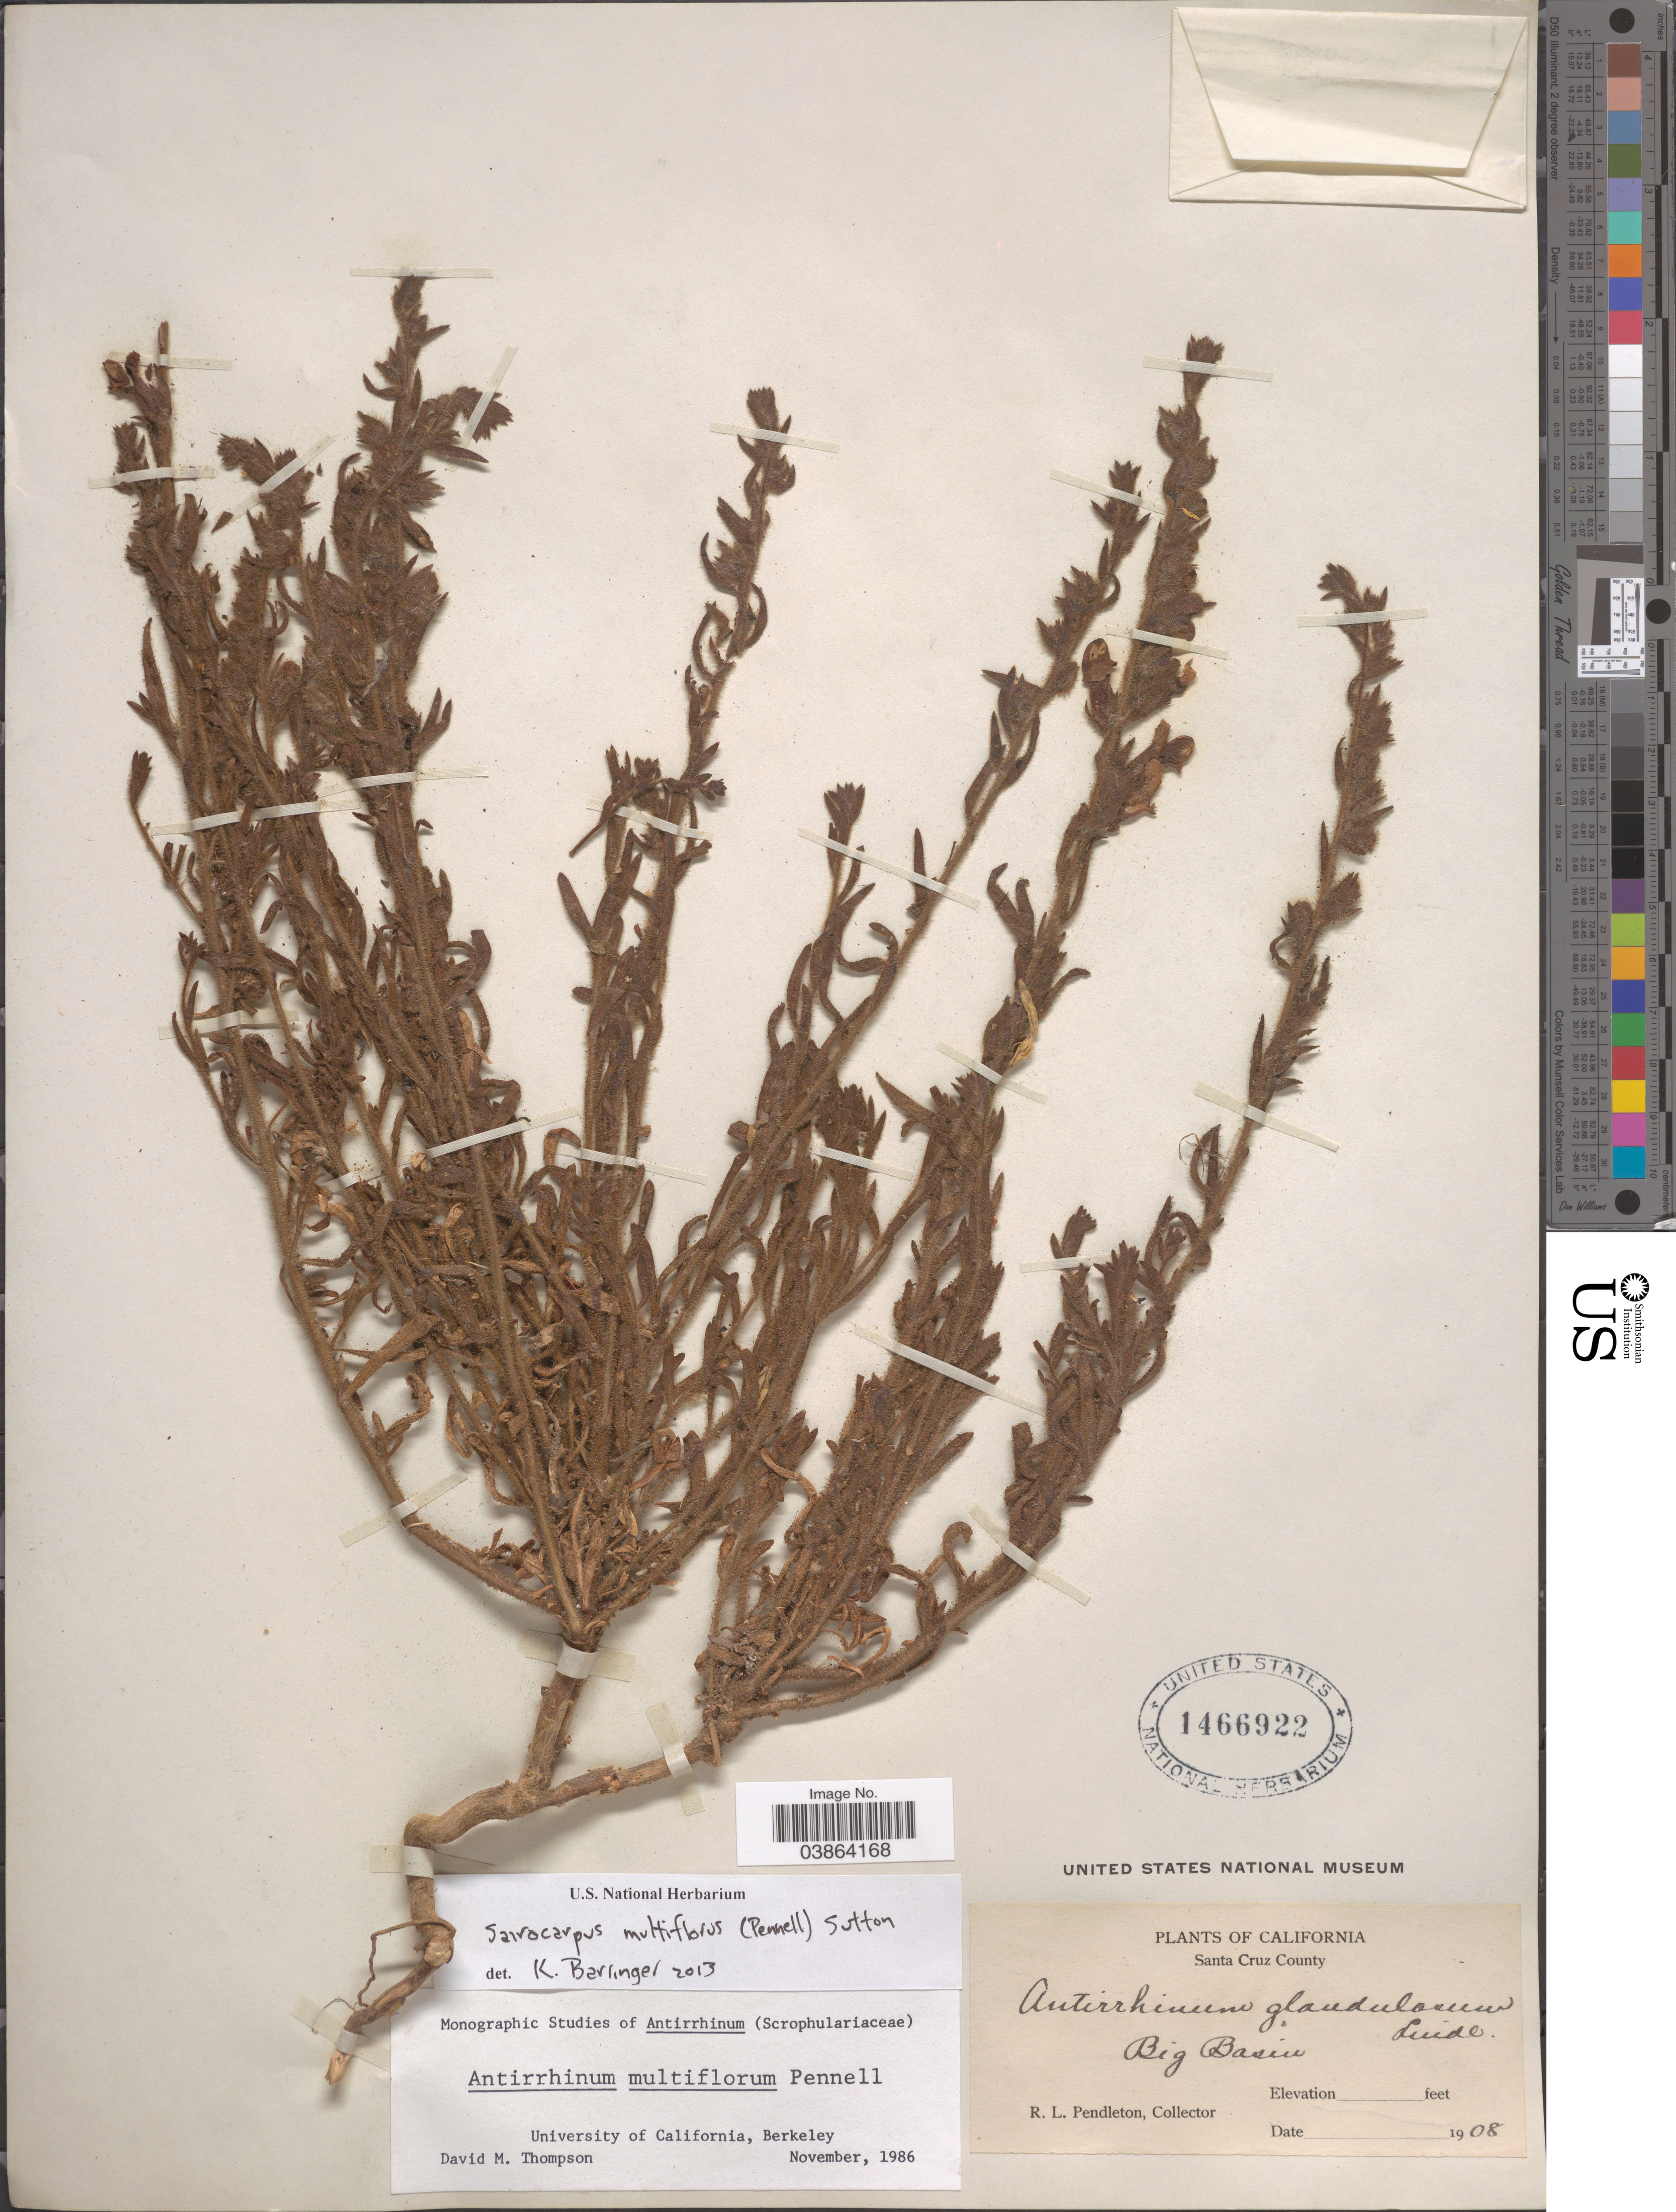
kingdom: Plantae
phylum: Tracheophyta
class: Magnoliopsida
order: Lamiales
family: Plantaginaceae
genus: Sairocarpus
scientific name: Sairocarpus multiflorus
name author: (Pennell) D.A. Sutton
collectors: R. Pendleton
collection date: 1908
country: United States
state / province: California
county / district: Santa Cruz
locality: Santa Cruz County. Big Basin.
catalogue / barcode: US 1466922